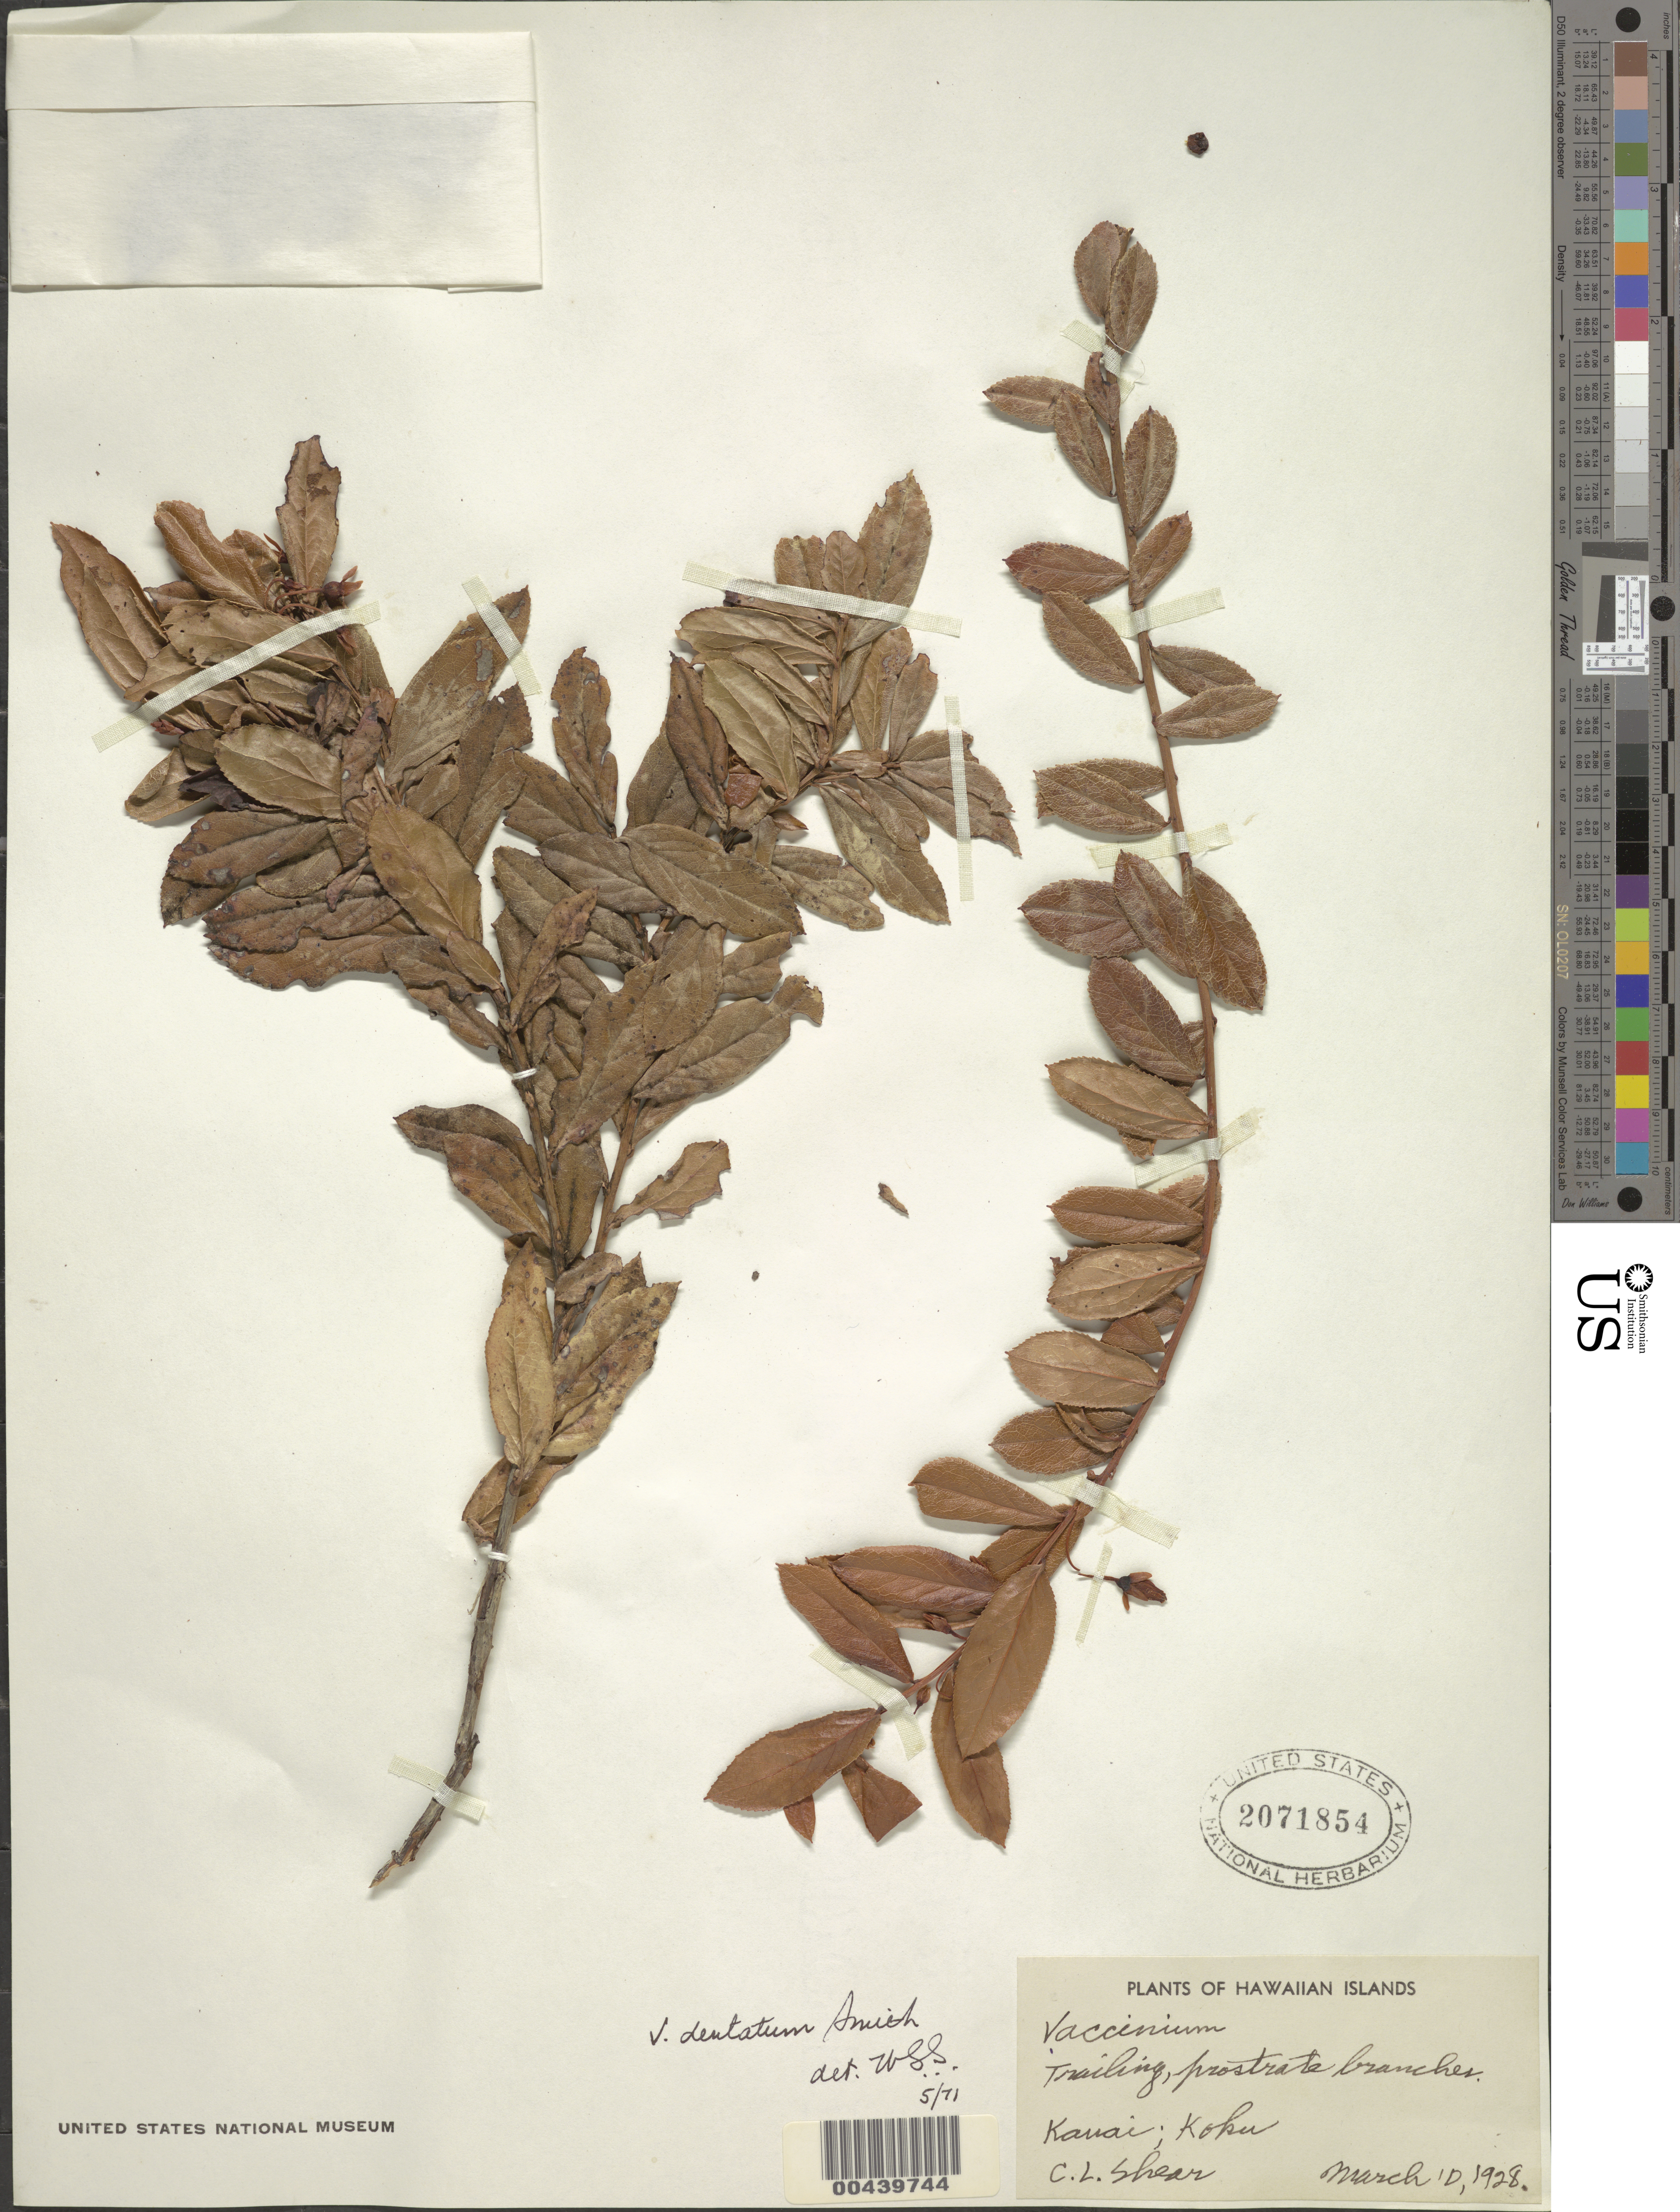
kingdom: Plantae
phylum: Tracheophyta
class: Magnoliopsida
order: Ericales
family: Ericaceae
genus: Vaccinium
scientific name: Vaccinium dentatum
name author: Sm.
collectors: C. L. Shear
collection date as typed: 10 Mar 1928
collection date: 1928-03-10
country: United States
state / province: Hawaii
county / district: Kauai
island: Kaua'i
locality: Koku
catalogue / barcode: US 2071854